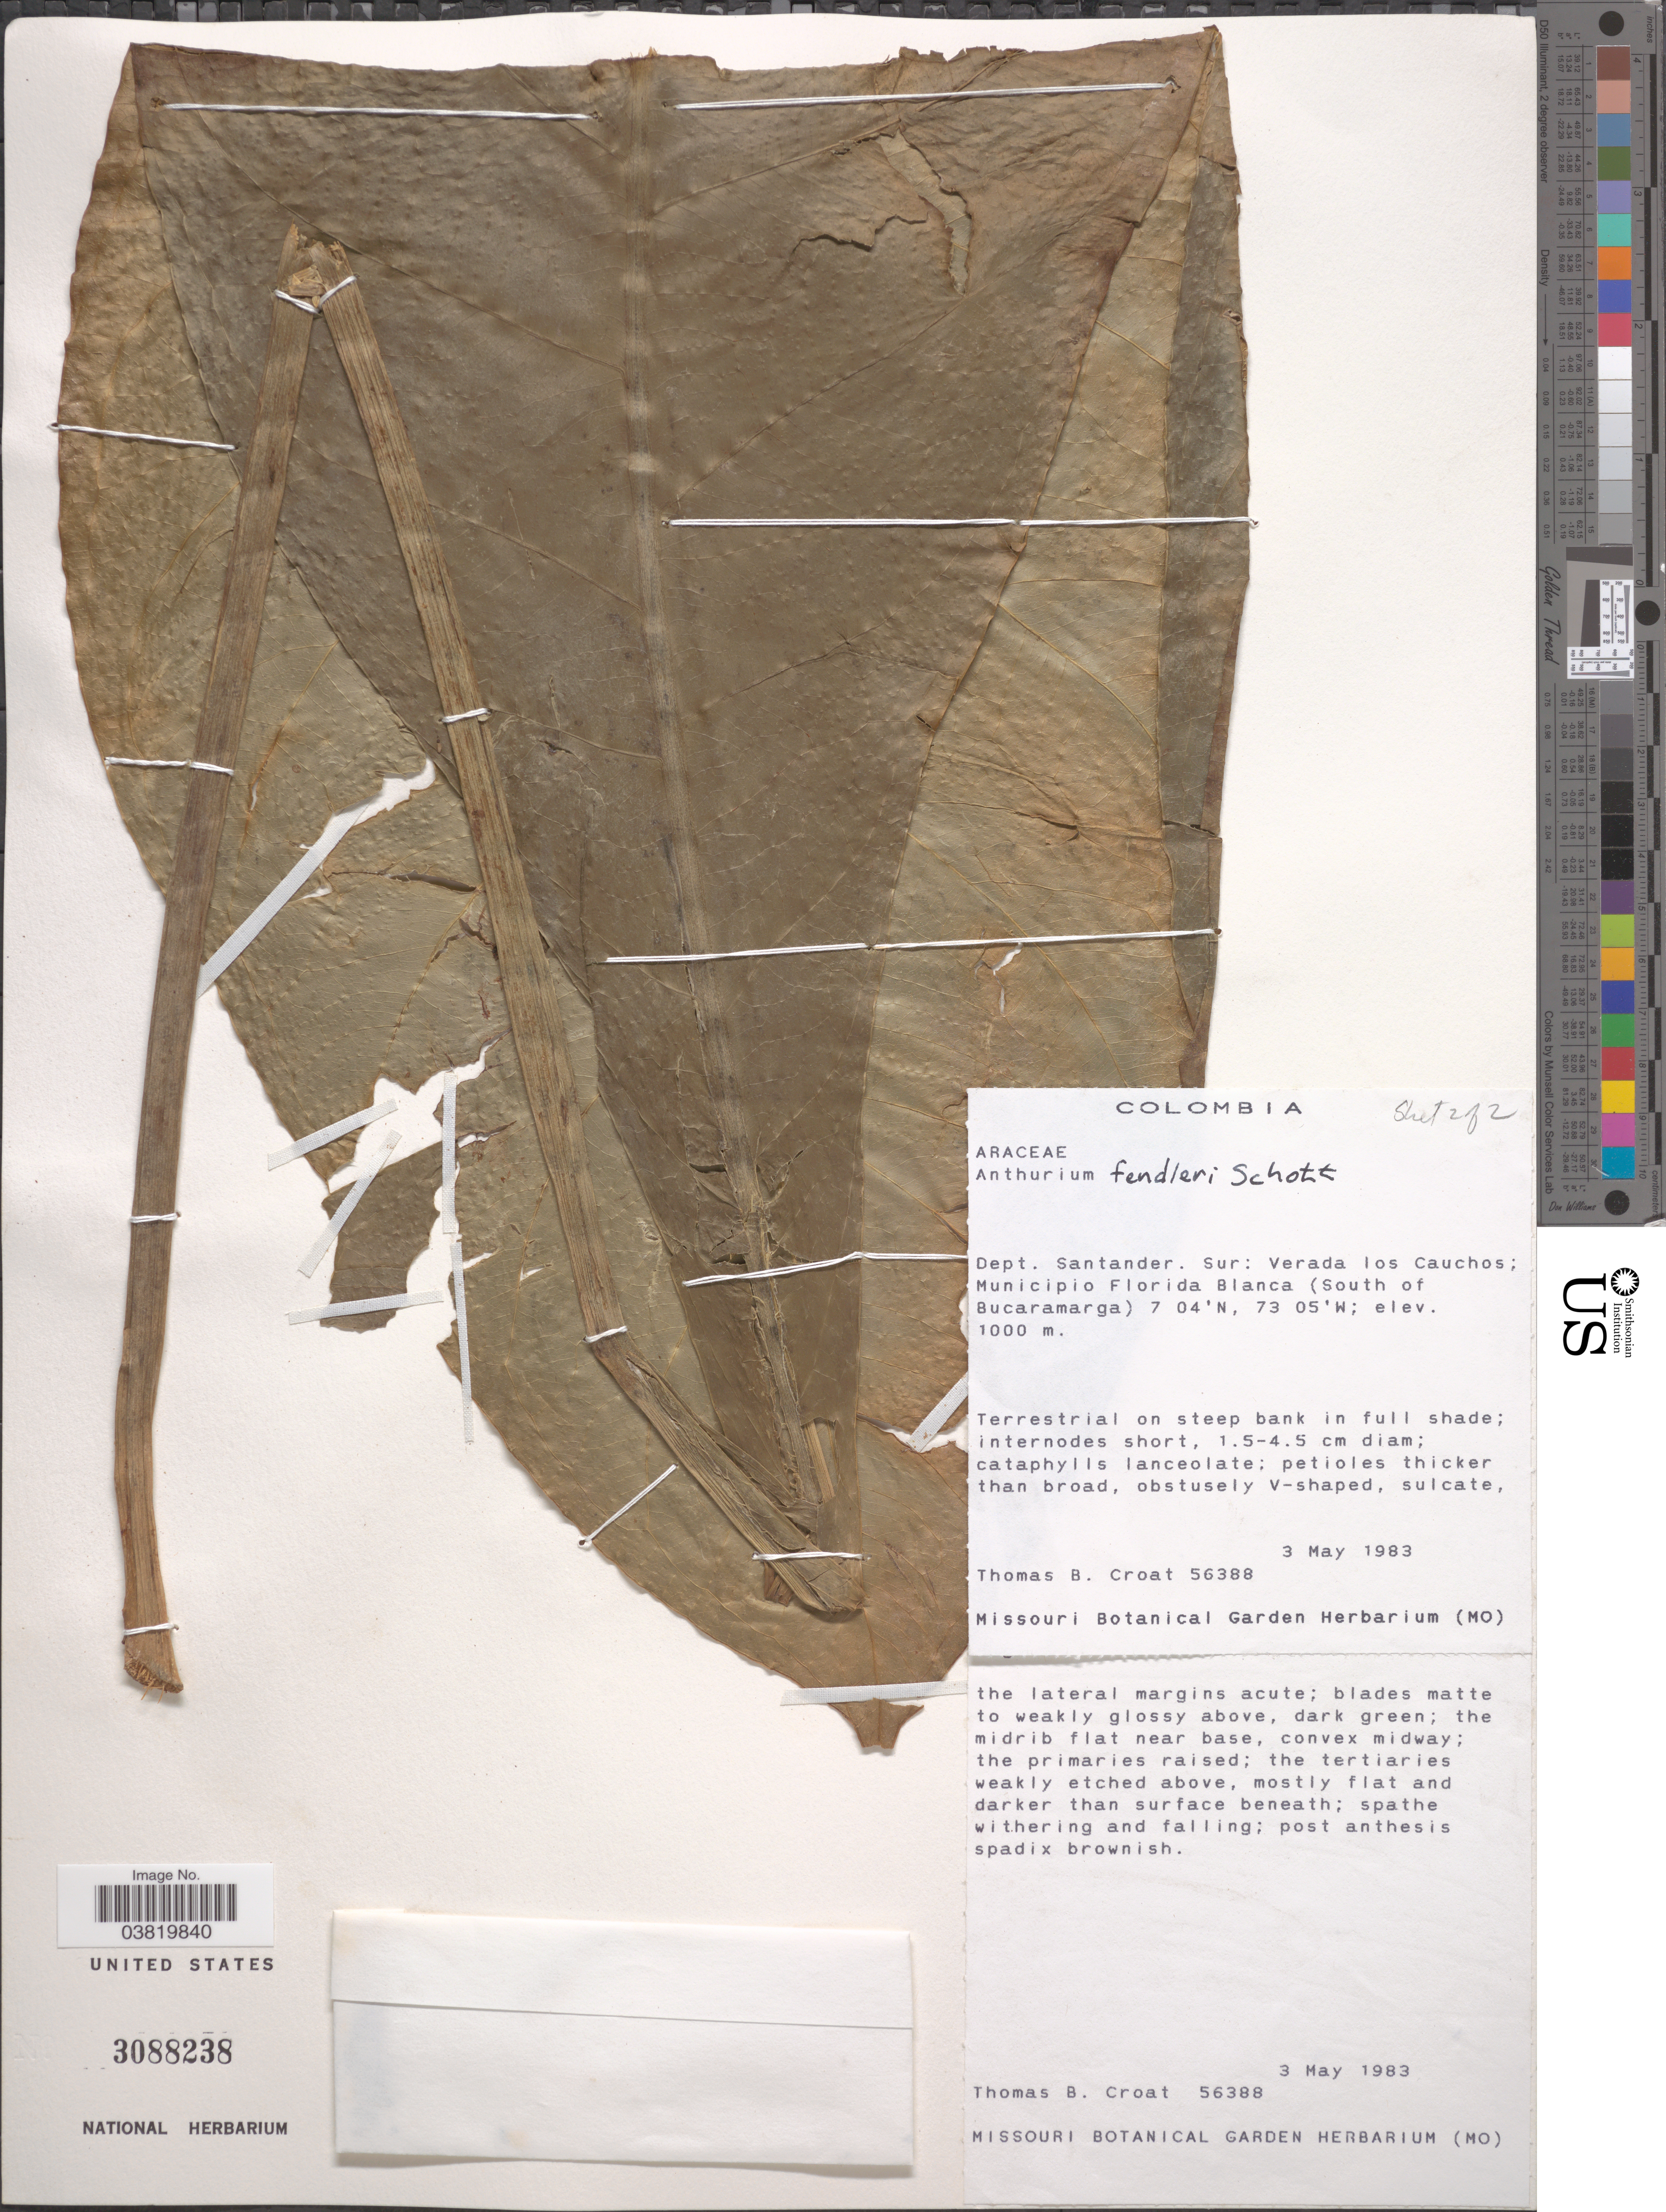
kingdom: Plantae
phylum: Tracheophyta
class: Liliopsida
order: Alismatales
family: Araceae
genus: Anthurium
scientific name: Anthurium fendleri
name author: Schott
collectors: T. B. Croat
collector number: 56388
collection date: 1983-05-03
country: Colombia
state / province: Santander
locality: Dept. Santander. Sur: vereda los Cauchos; Municipio Florida Blanca (South of Bucaramanga).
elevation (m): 1000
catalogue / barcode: US 3088238